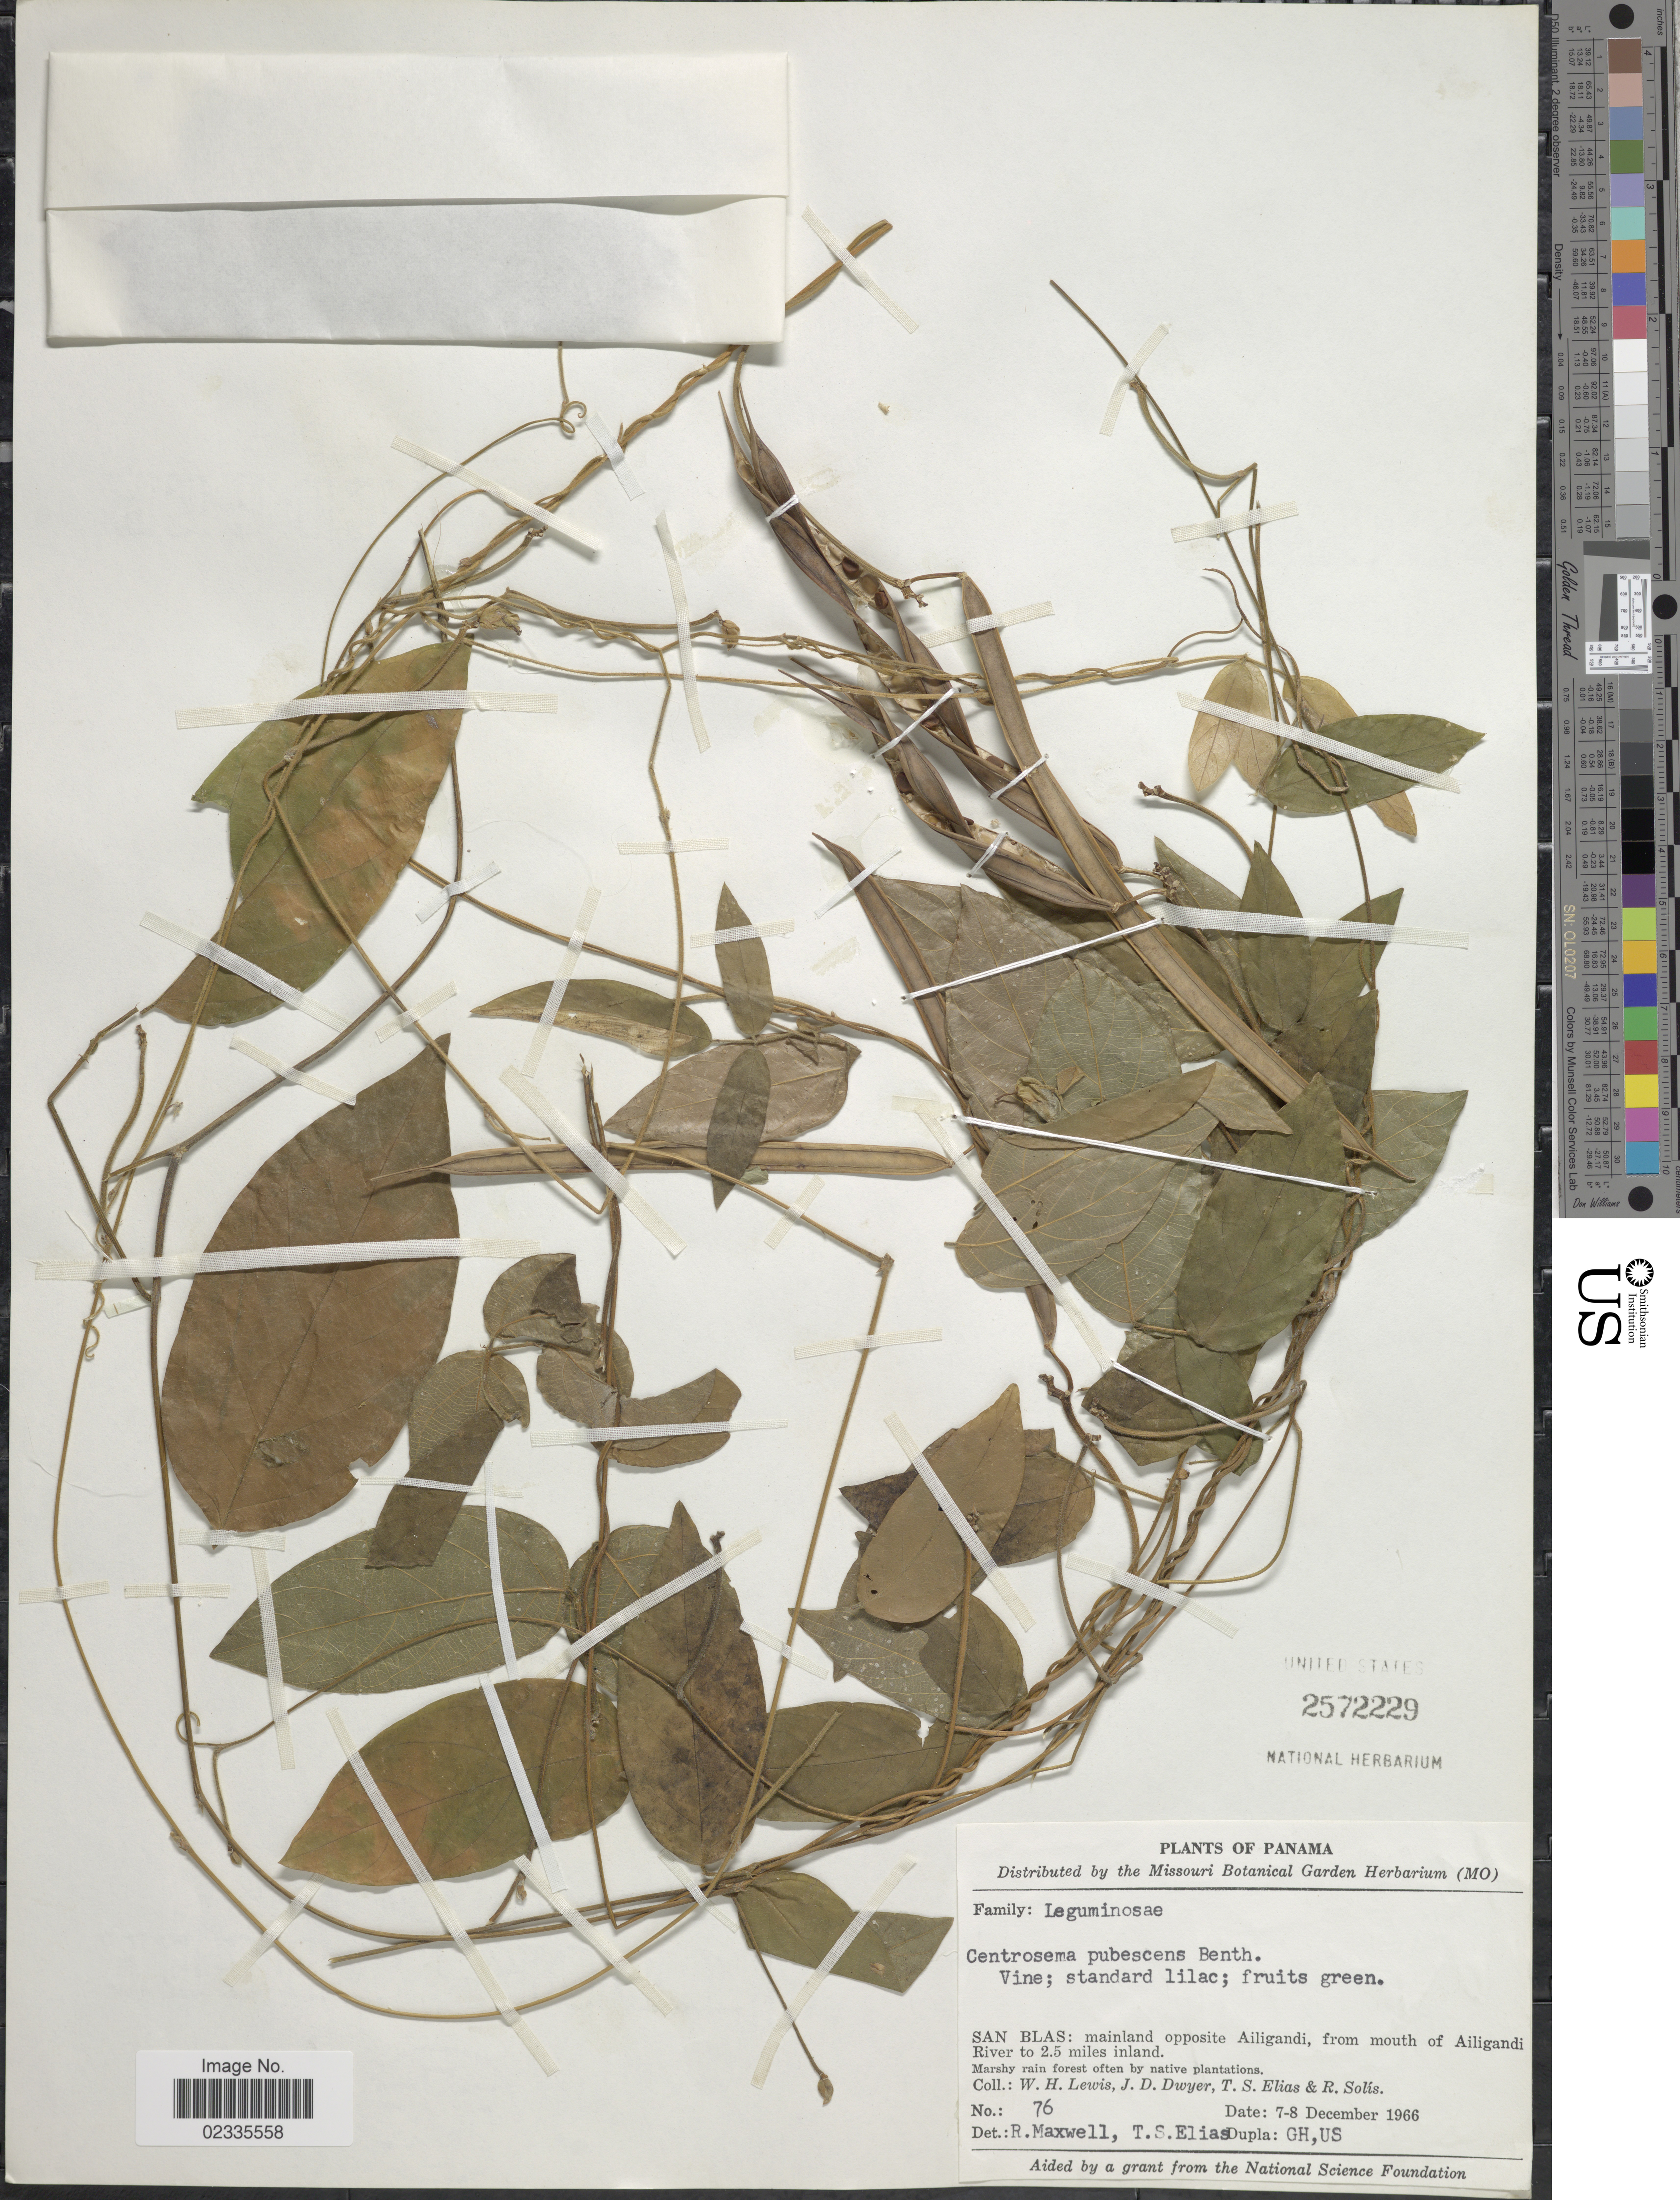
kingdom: Plantae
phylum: Tracheophyta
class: Magnoliopsida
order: Fabales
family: Fabaceae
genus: Centrosema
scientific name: Centrosema pubescens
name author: Benth.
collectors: W. H. Lewis, J. D. Dwyer, T. S. Elias & R. Solis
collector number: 76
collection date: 1966-12-07/1966-12-08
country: Panama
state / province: Kuna Yala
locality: Mainland opposite Ailigandi, from mouth of Ailigandi River to 2.5 miles inland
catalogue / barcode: US 2572229